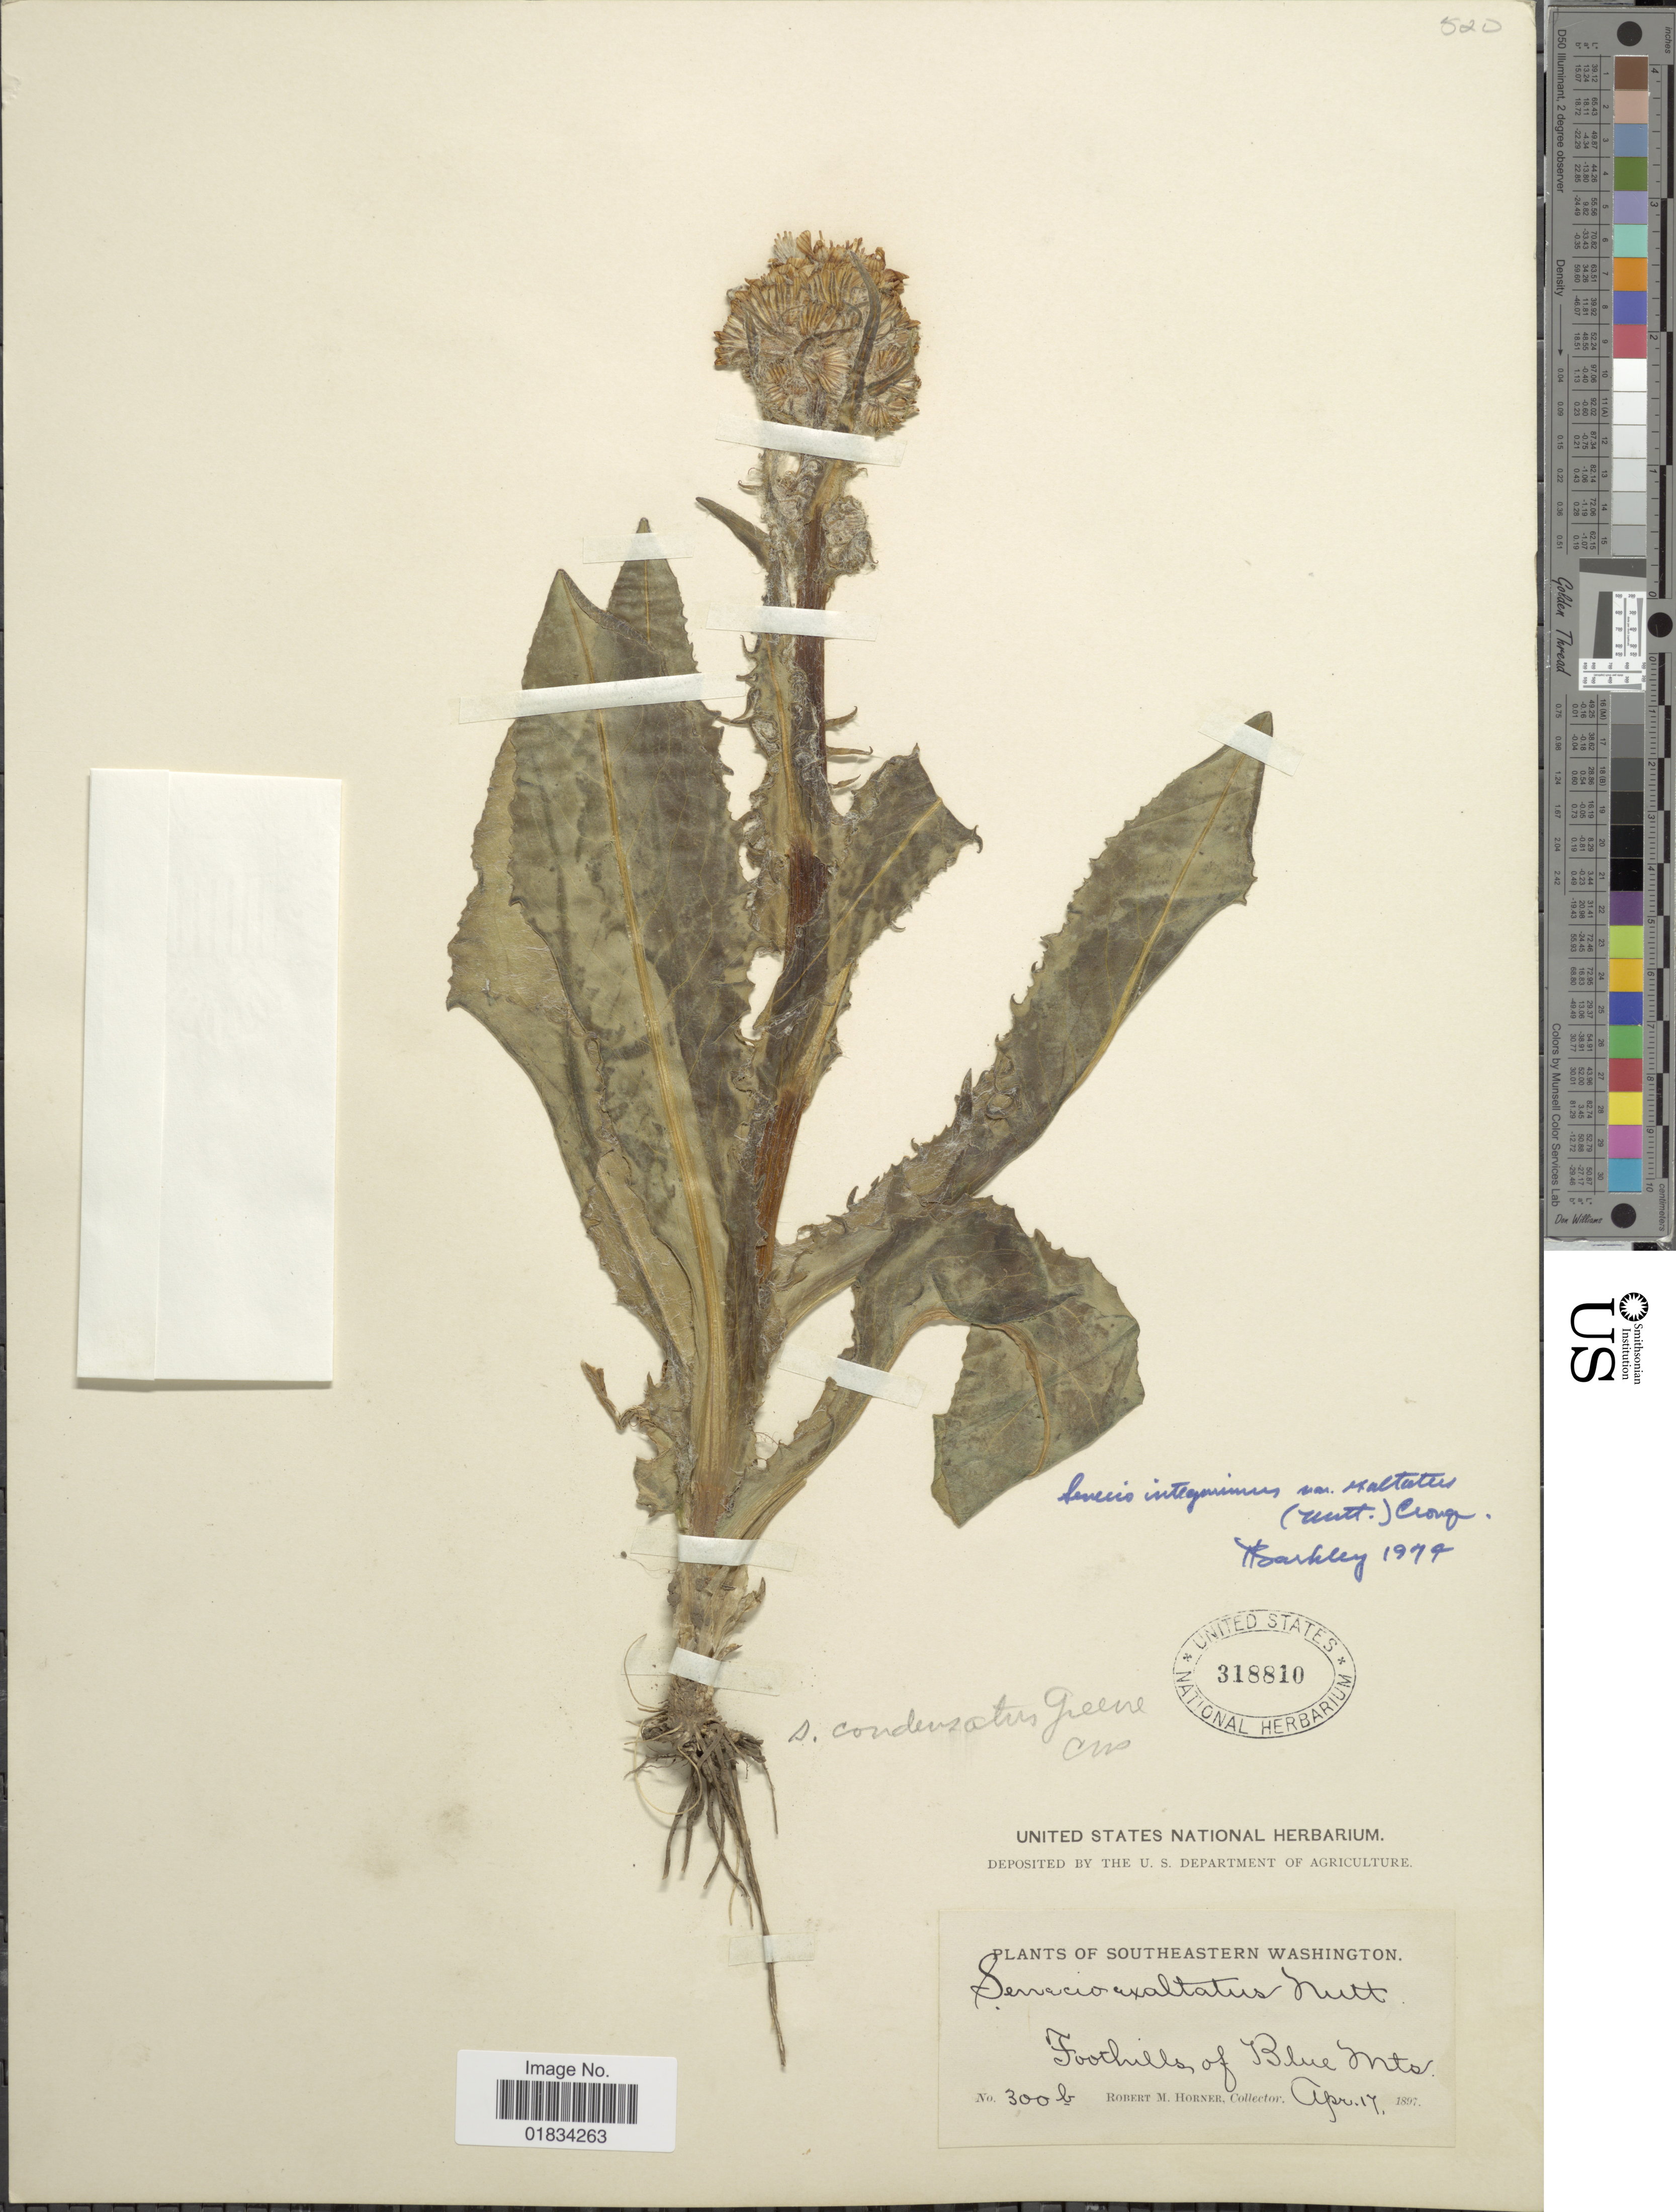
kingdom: Plantae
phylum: Tracheophyta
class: Magnoliopsida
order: Asterales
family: Asteraceae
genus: Senecio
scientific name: Senecio integerrimus var. exaltatus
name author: (Nutt.) Cronq.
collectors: R. Horner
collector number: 300b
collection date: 1897-04-17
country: United States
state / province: Washington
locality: Southeastern Washington. Foothills of Blue Mts.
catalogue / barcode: US 318810